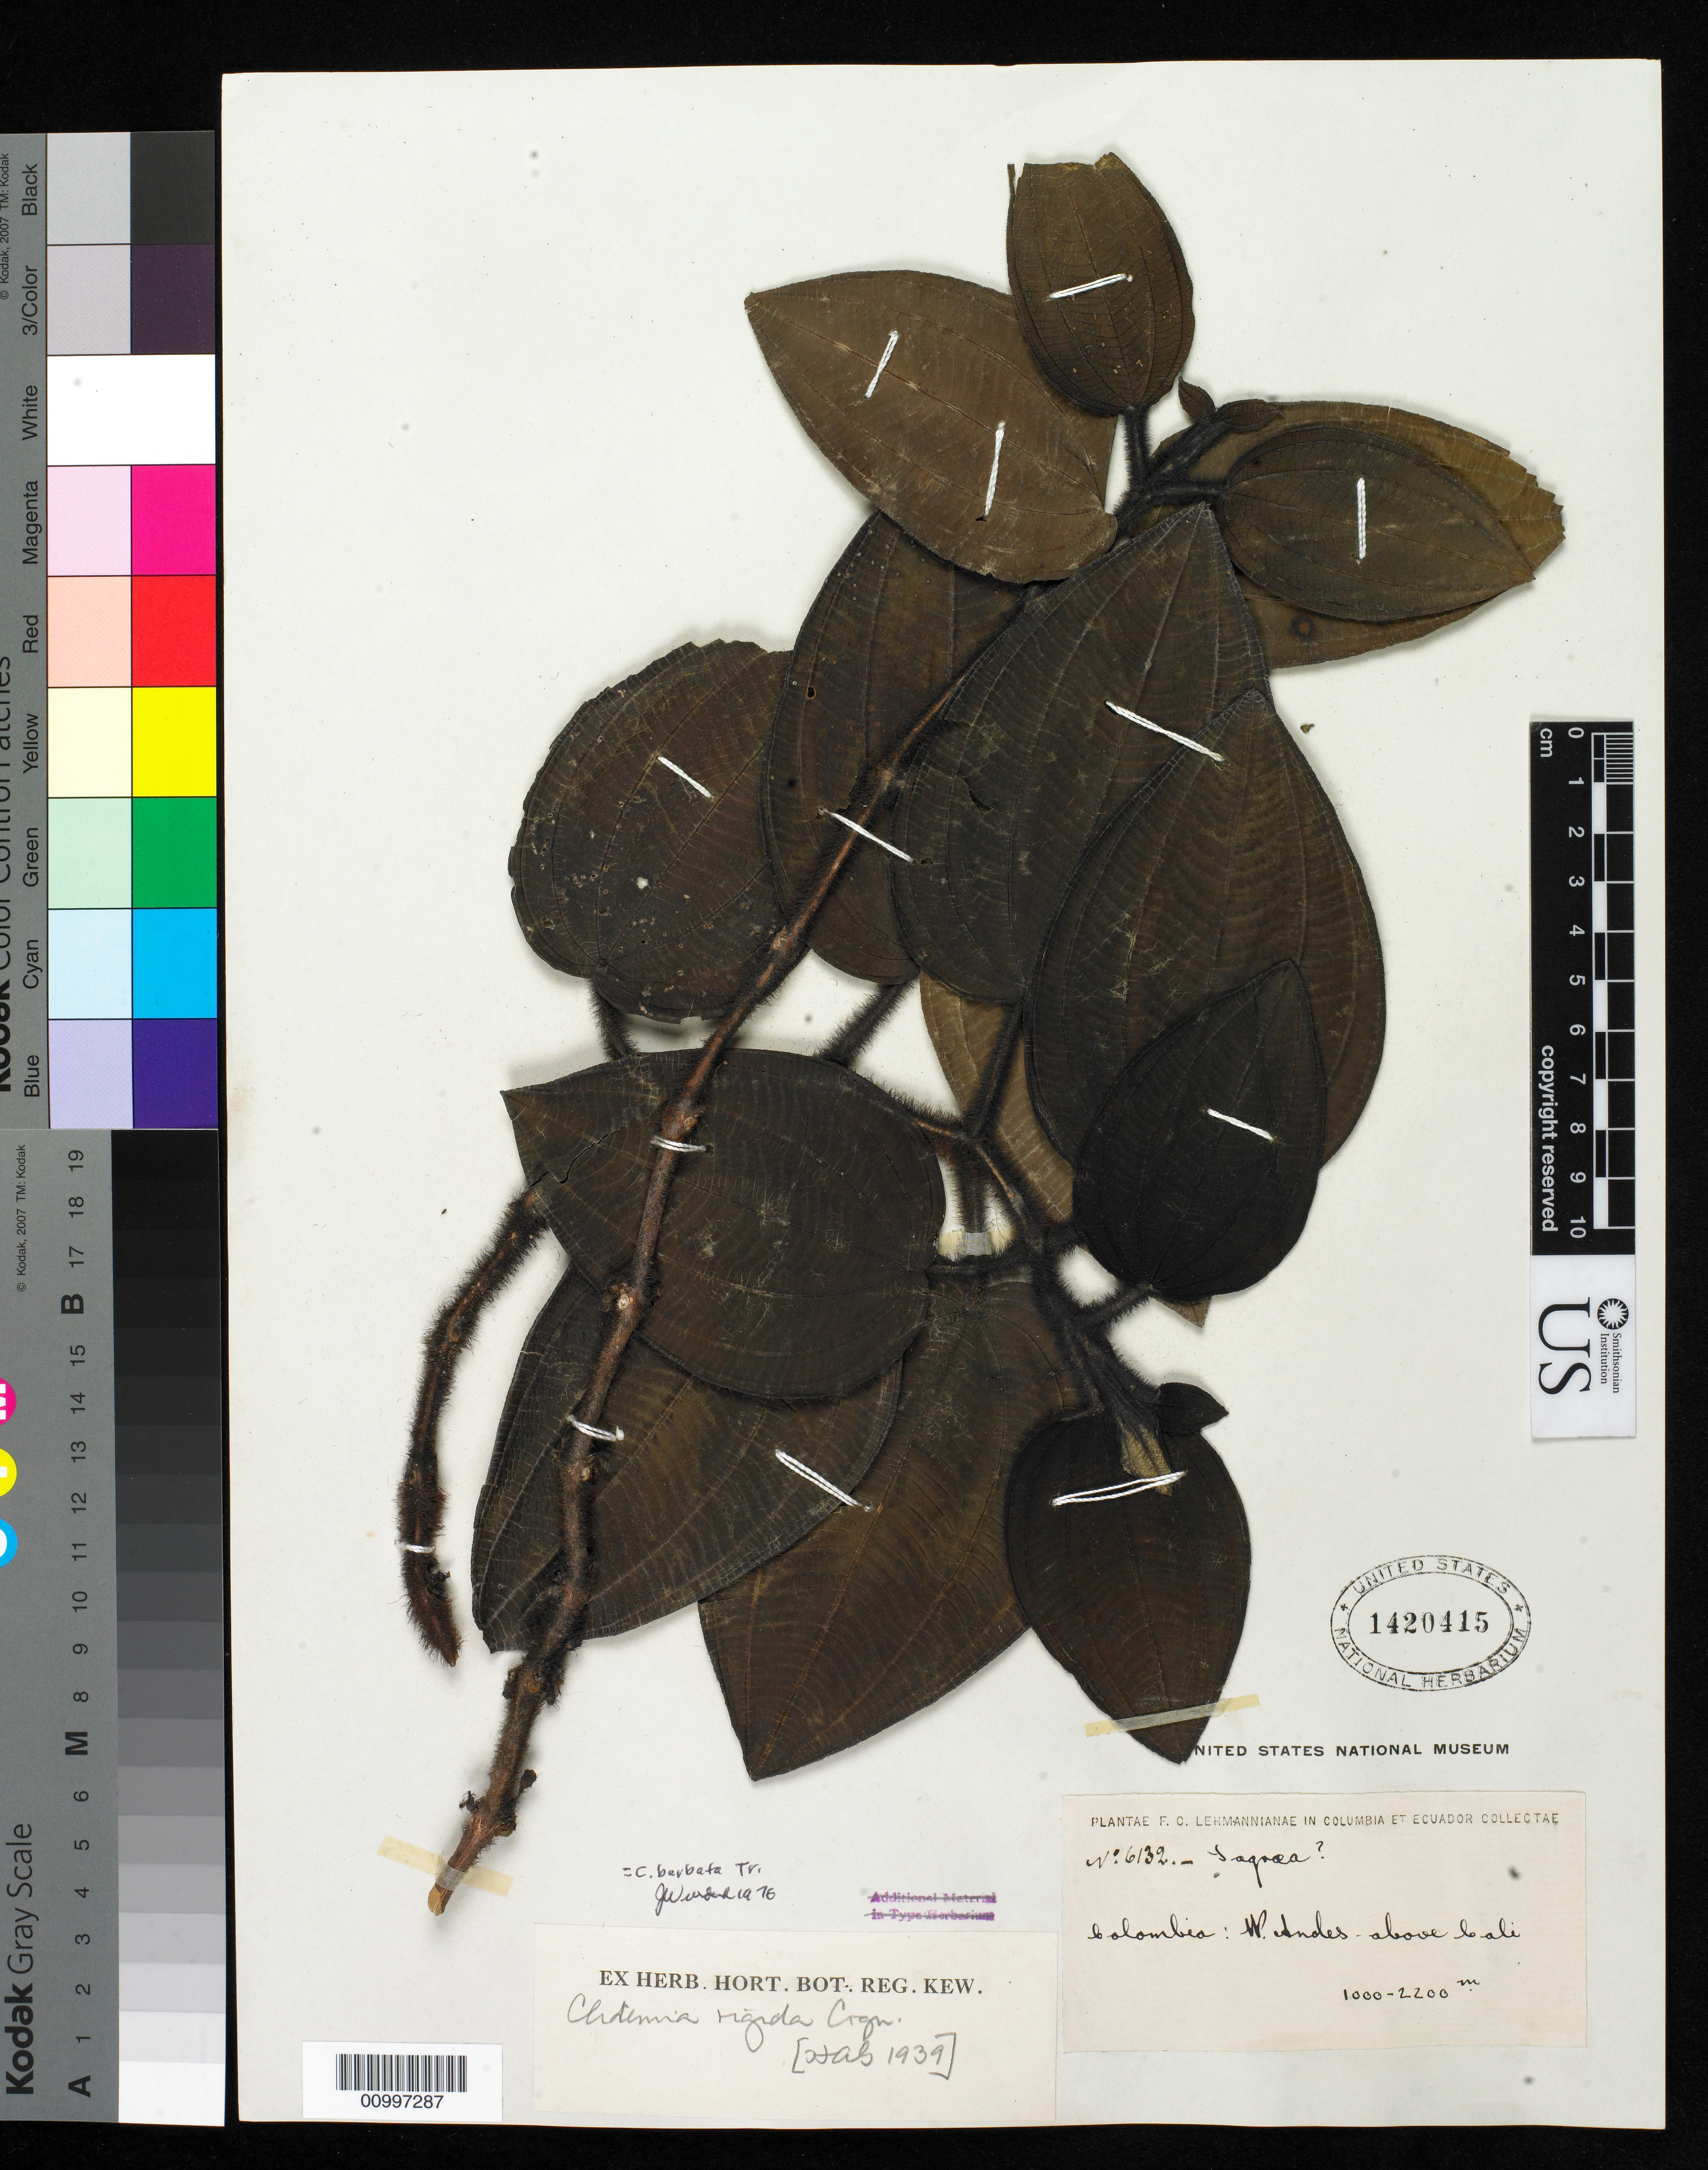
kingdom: Plantae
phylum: Tracheophyta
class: Magnoliopsida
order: Myrtales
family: Melastomataceae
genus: Clidemia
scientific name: Clidemia rigida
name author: Cogn. & Gleason in Gleason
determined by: Wurdack, John J., (US), US (UNITED STATES)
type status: Isotype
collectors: F. C. Lehmann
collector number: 6132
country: Colombia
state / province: Valle del Cauca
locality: W. Andes above Cali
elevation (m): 1000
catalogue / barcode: US 1420415